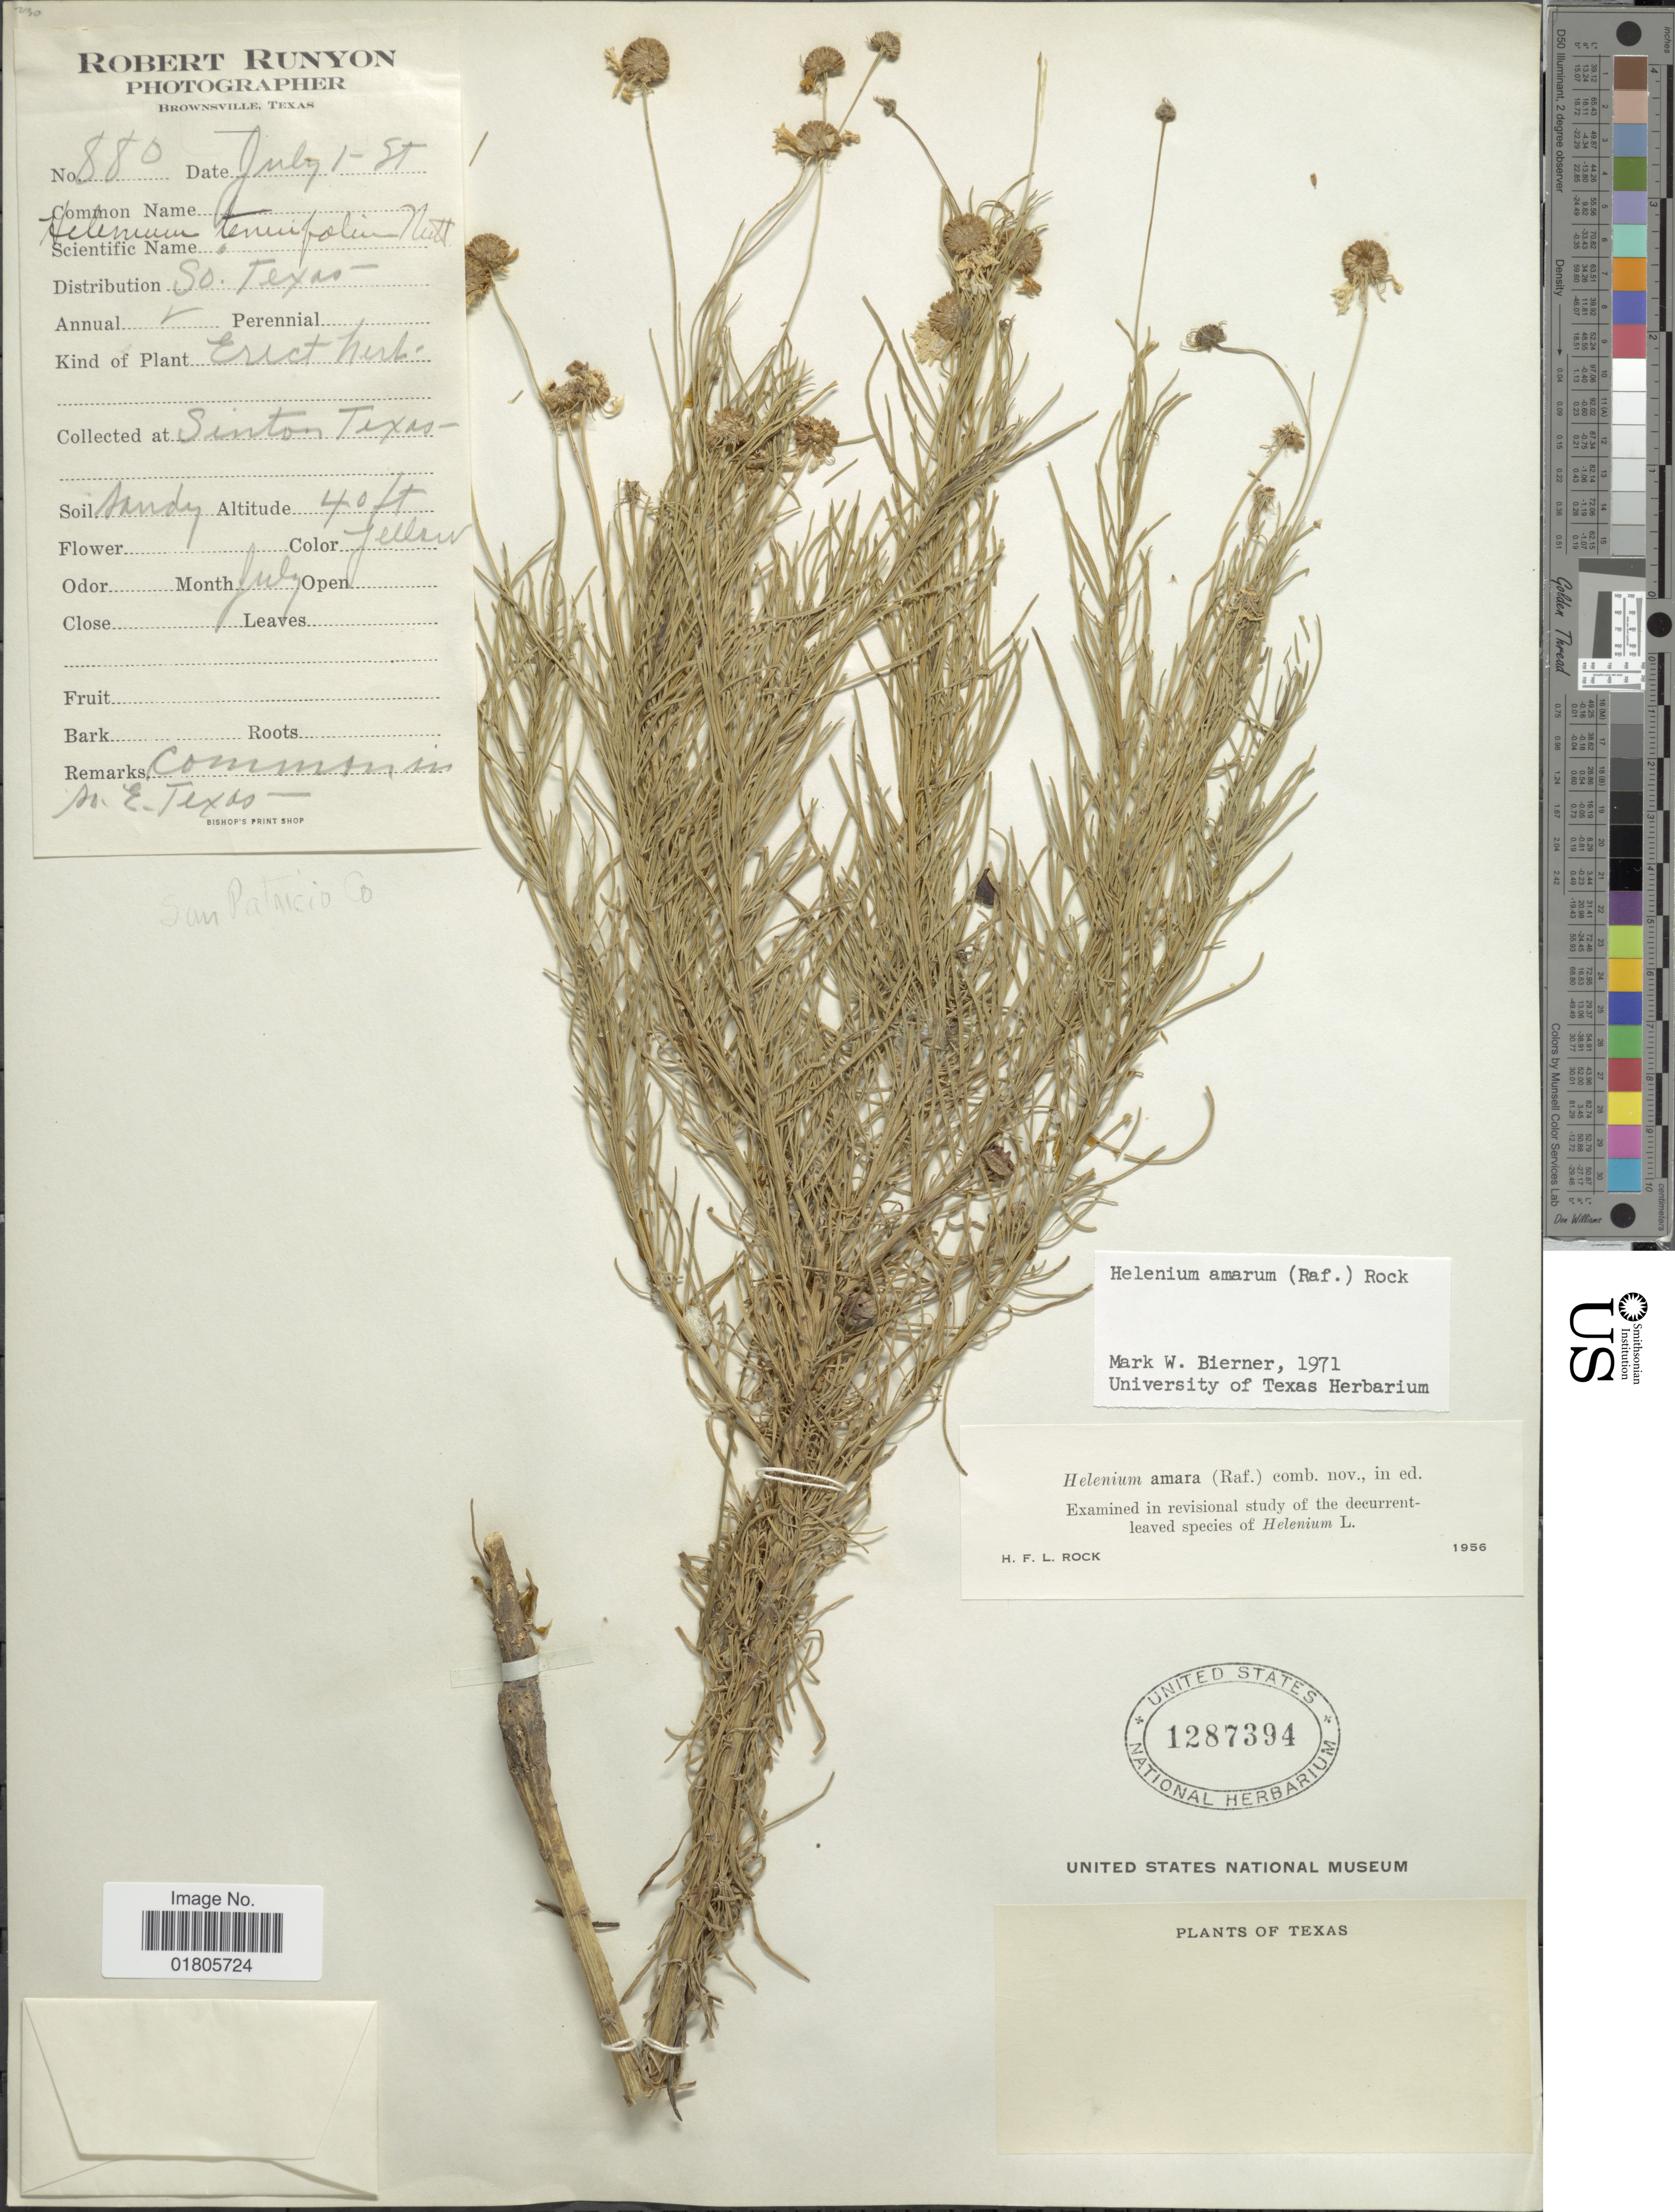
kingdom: Plantae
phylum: Tracheophyta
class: Magnoliopsida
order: Asterales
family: Asteraceae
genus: Helenium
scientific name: Helenium amarum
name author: (Raf.) H. Rock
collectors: R. Runyon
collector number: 880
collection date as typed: Transcribed d/m/y: 1/7/89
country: United States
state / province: Texas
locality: Sinton Texas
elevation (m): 12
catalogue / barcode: US 1287394